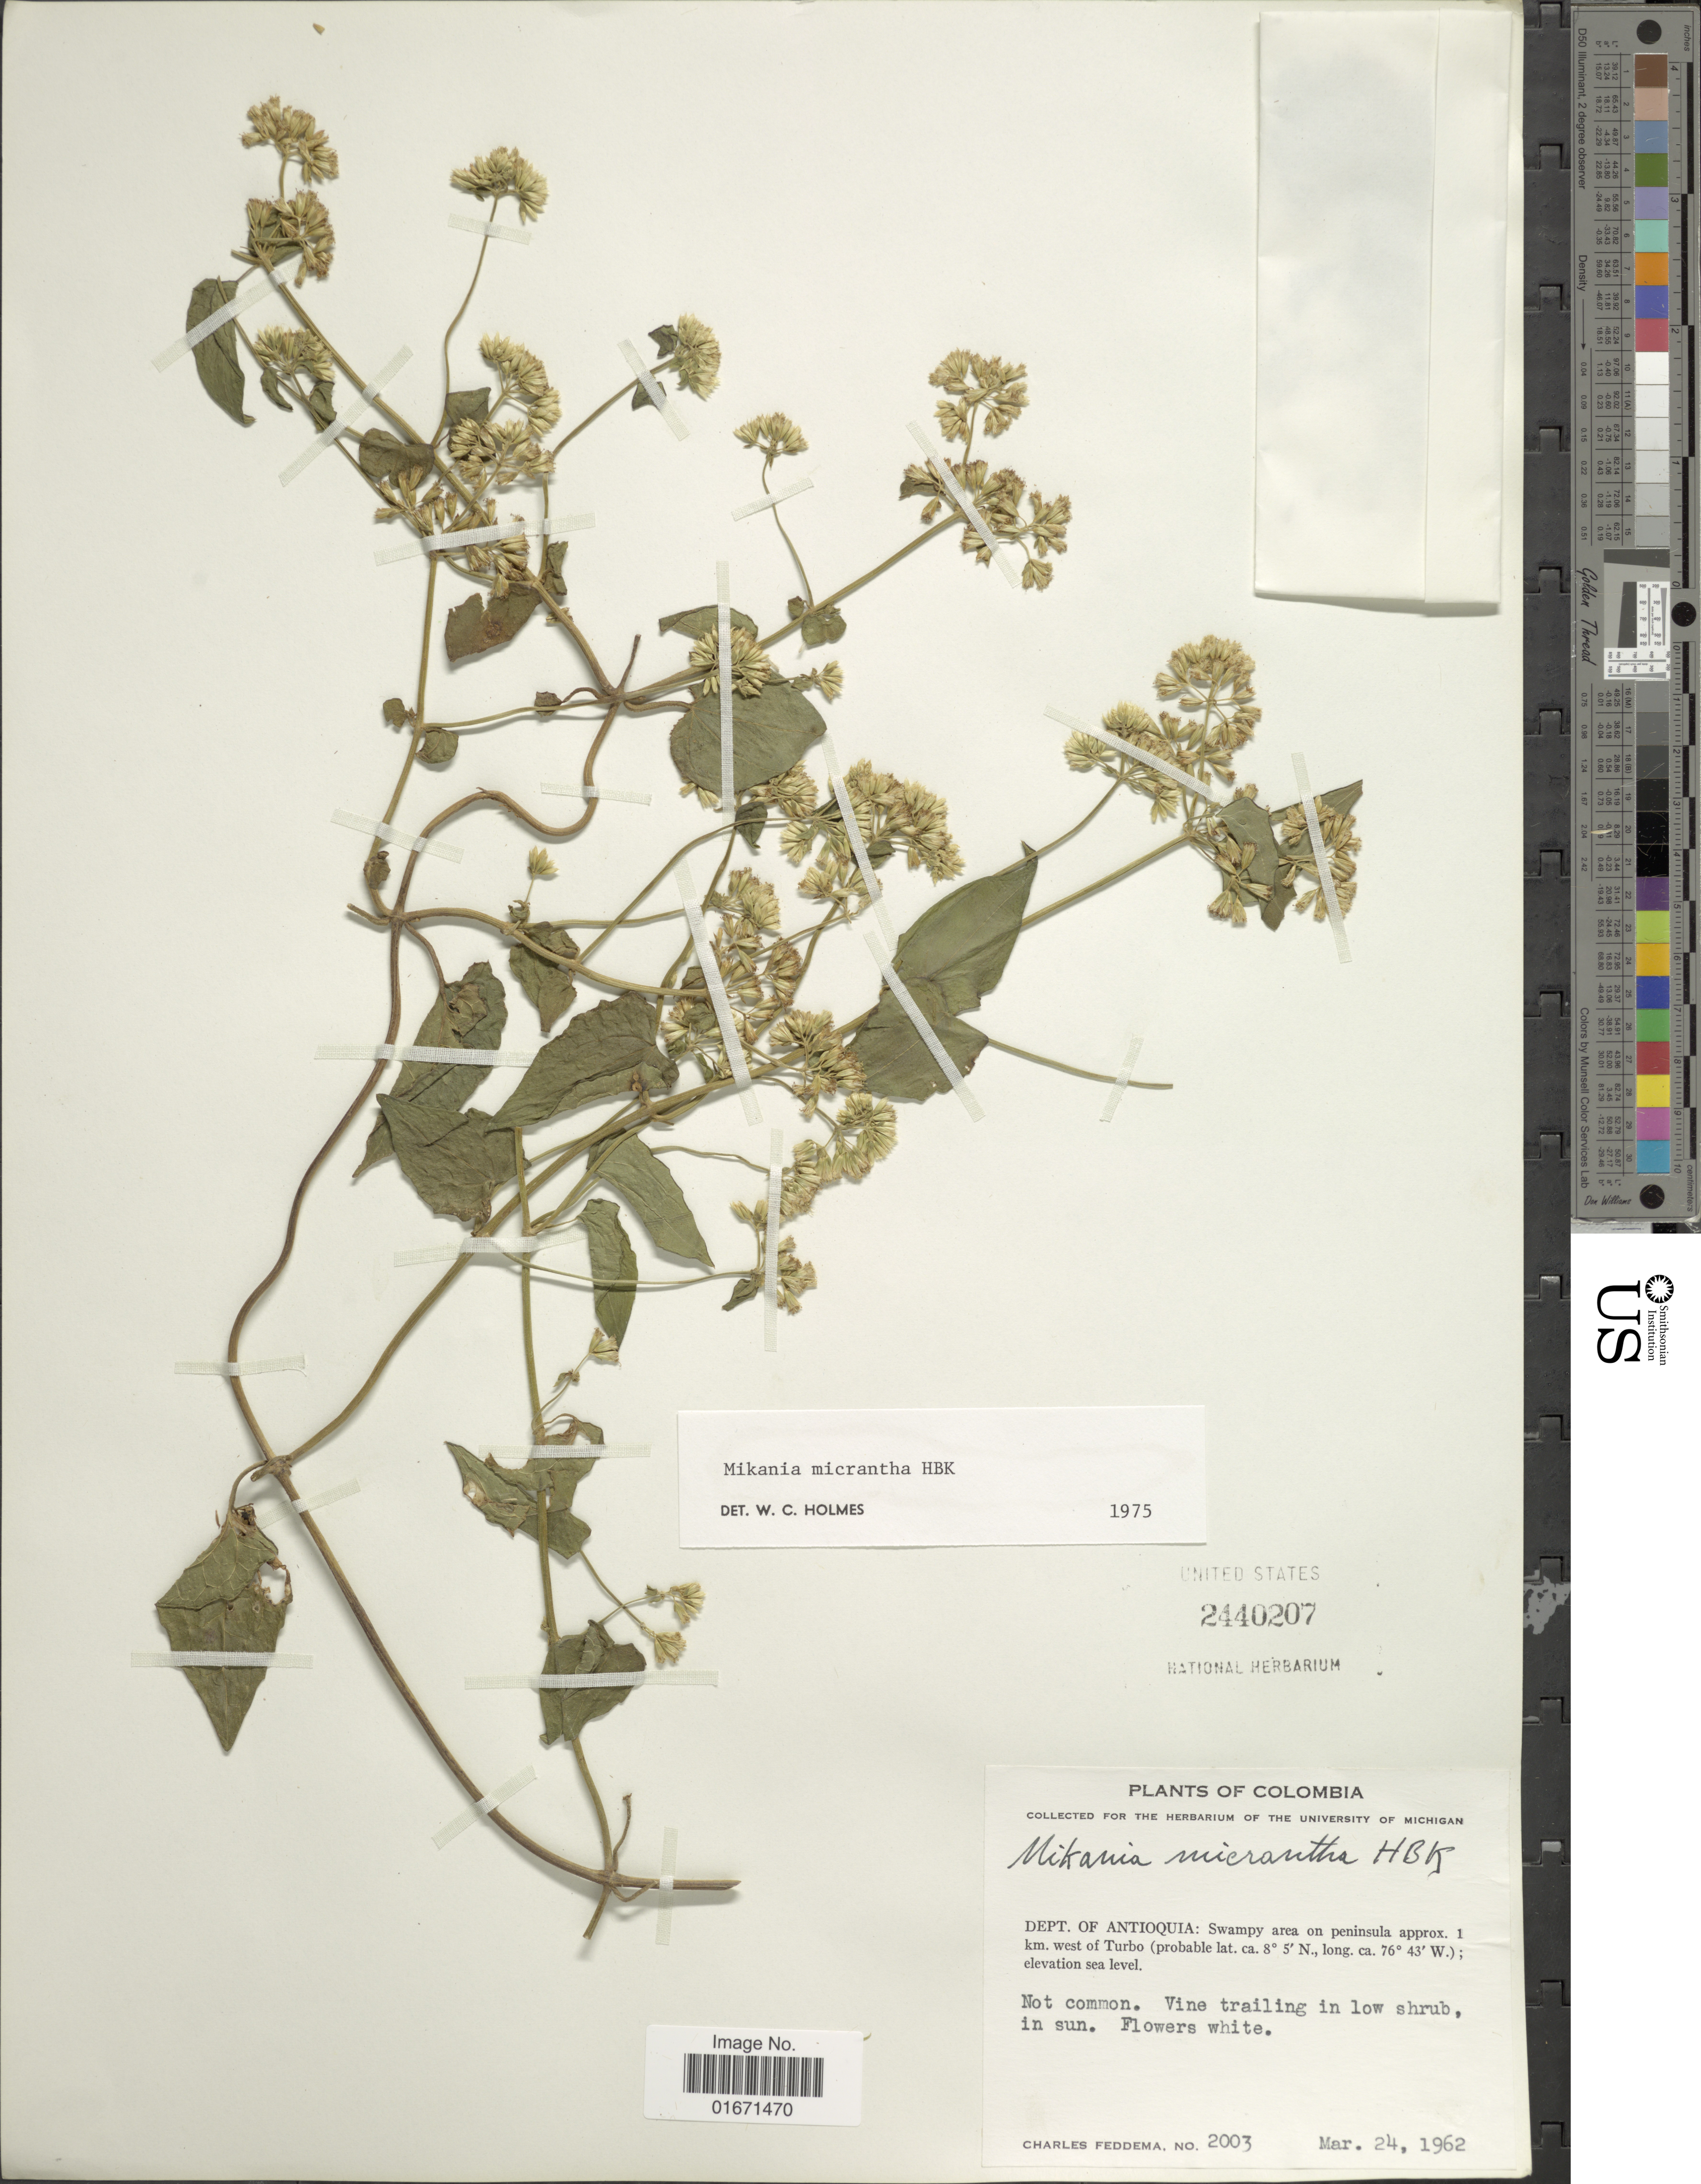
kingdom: Plantae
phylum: Tracheophyta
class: Magnoliopsida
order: Asterales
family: Asteraceae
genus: Mikania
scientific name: Mikania micrantha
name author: Kunth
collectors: C. Feddema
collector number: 2003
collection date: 1962-03-24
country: Colombia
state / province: Antioquia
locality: Dept. of Antioquia: Swampy area on peninsula approx. 1 km. west of Turbo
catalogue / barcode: US 2440207